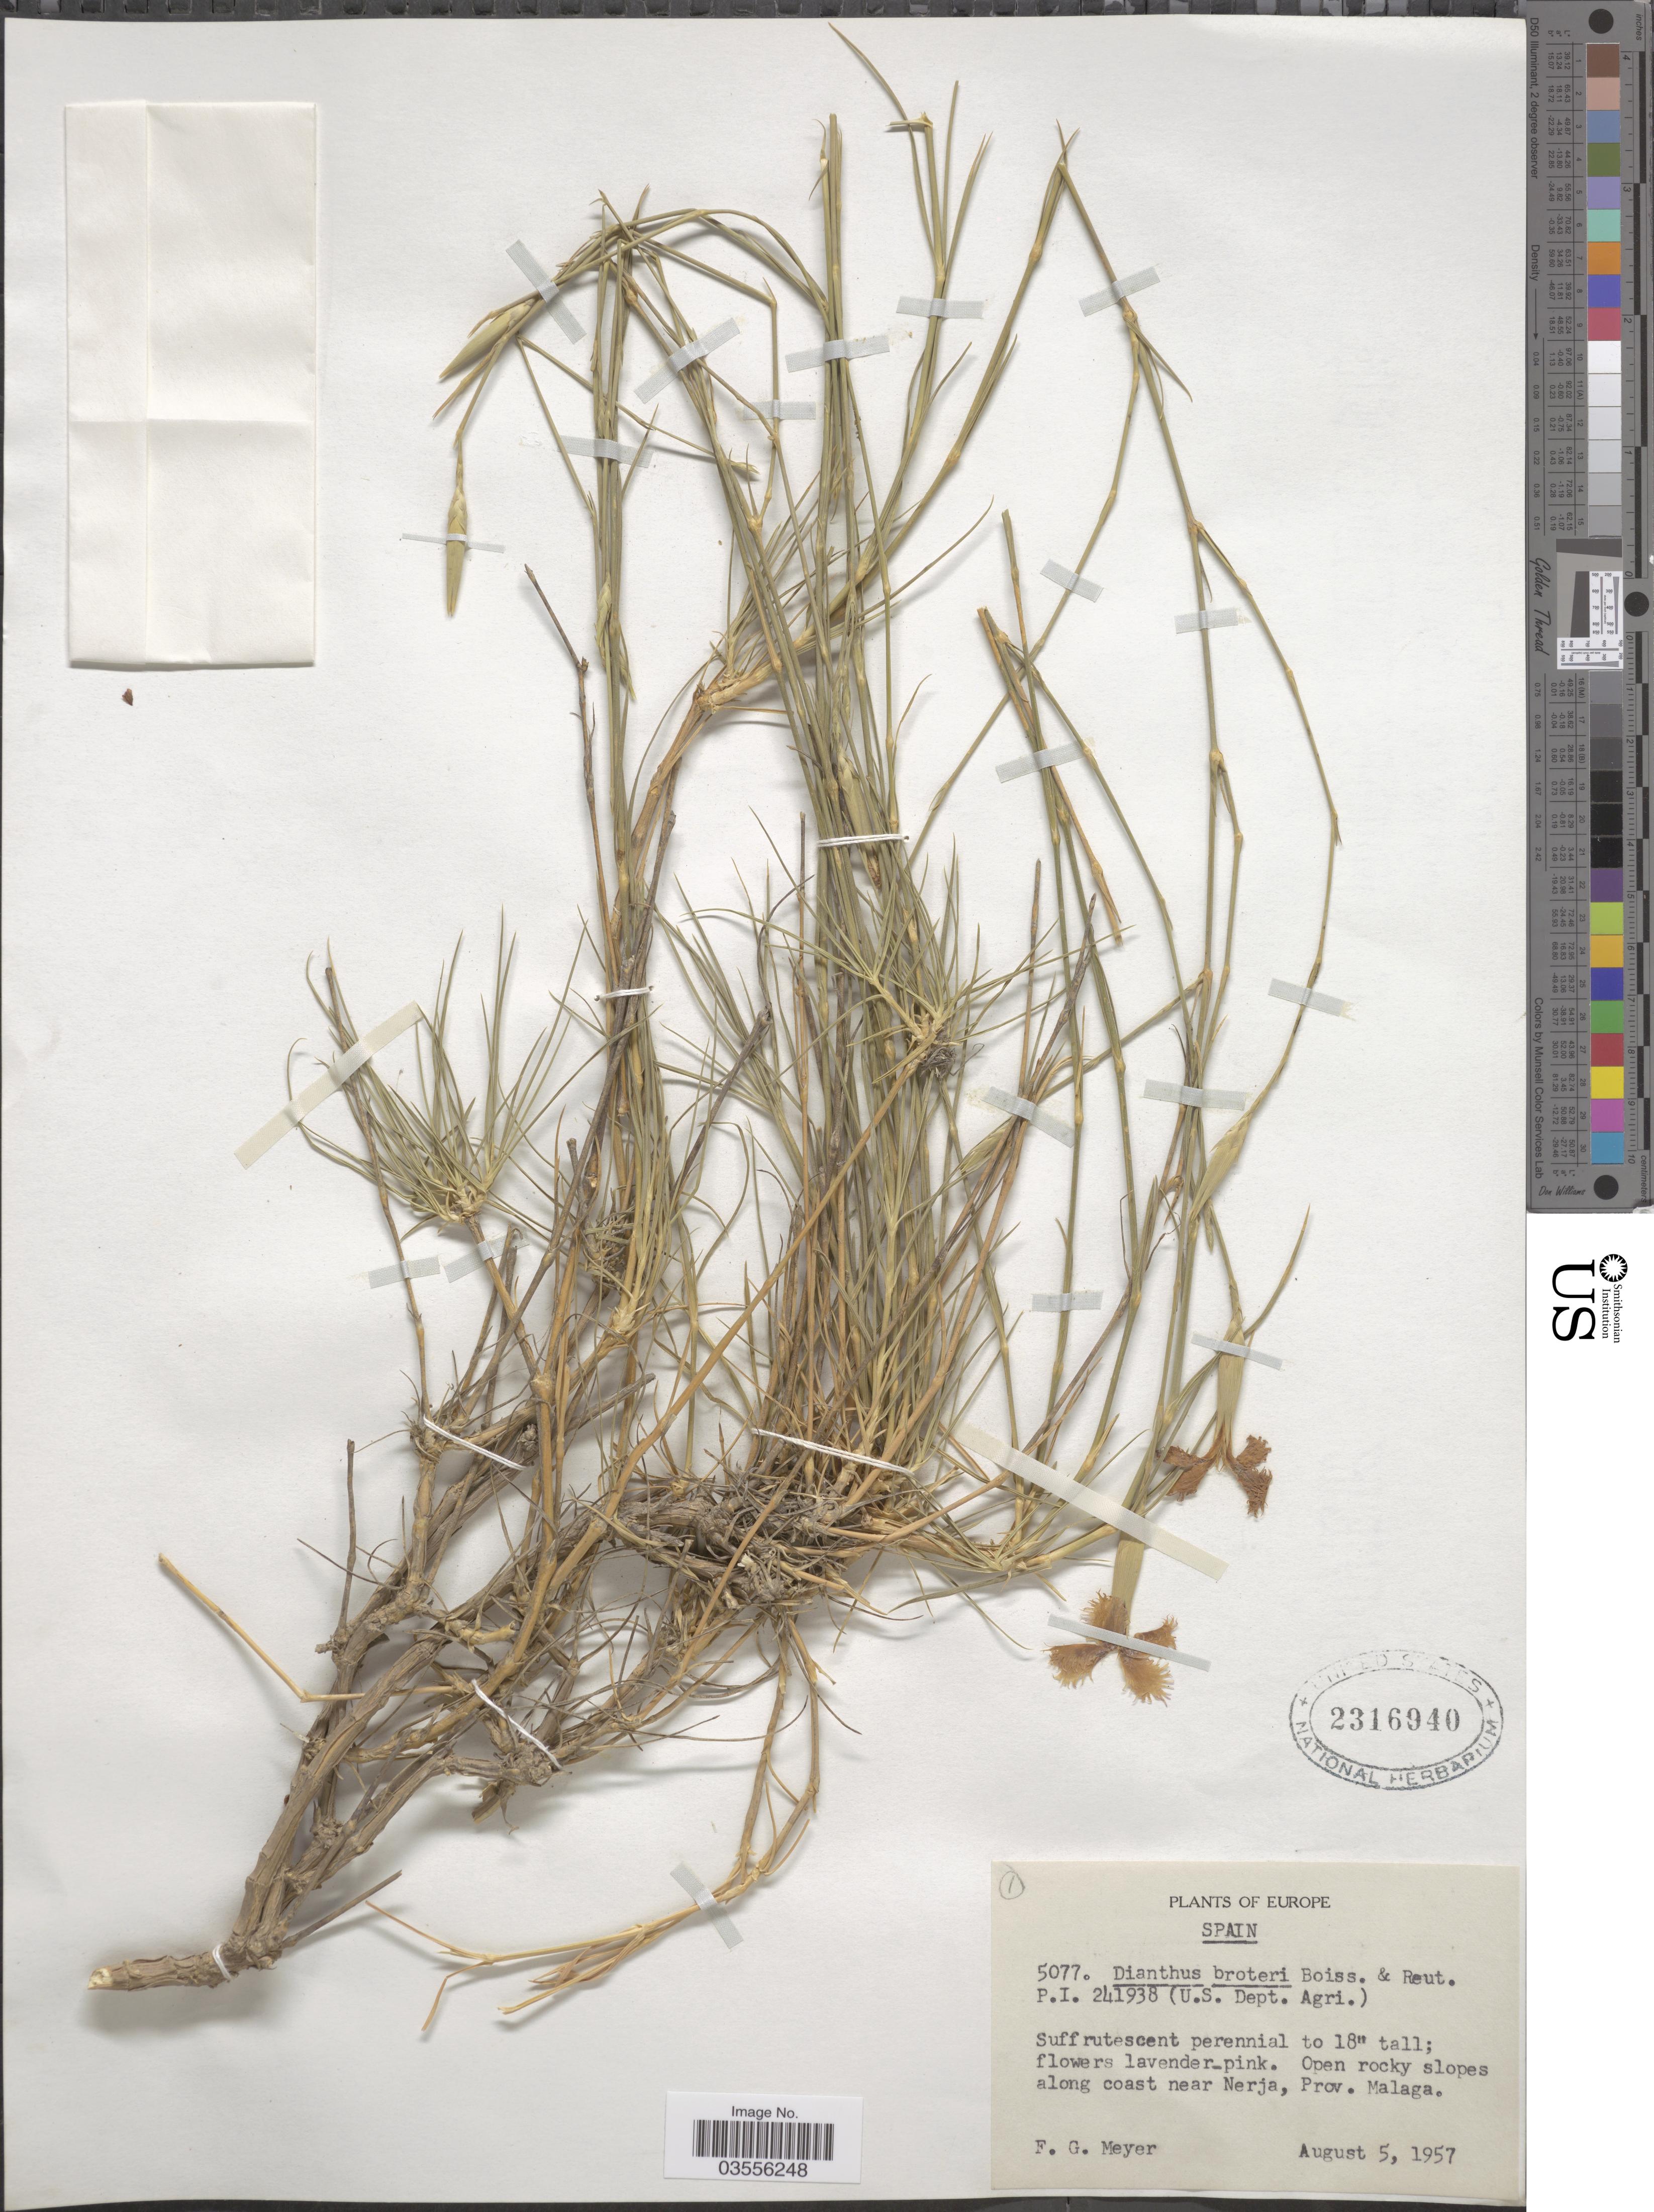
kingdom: Plantae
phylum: Tracheophyta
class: Magnoliopsida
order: Caryophyllales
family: Caryophyllaceae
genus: Dianthus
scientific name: Dianthus broteroi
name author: Boiss. & Reut.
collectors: F. G. Meyer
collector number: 5077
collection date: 1957-08-05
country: Spain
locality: Europe. Along coast near Nerja, Prov. Malaga.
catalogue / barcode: US 2316940